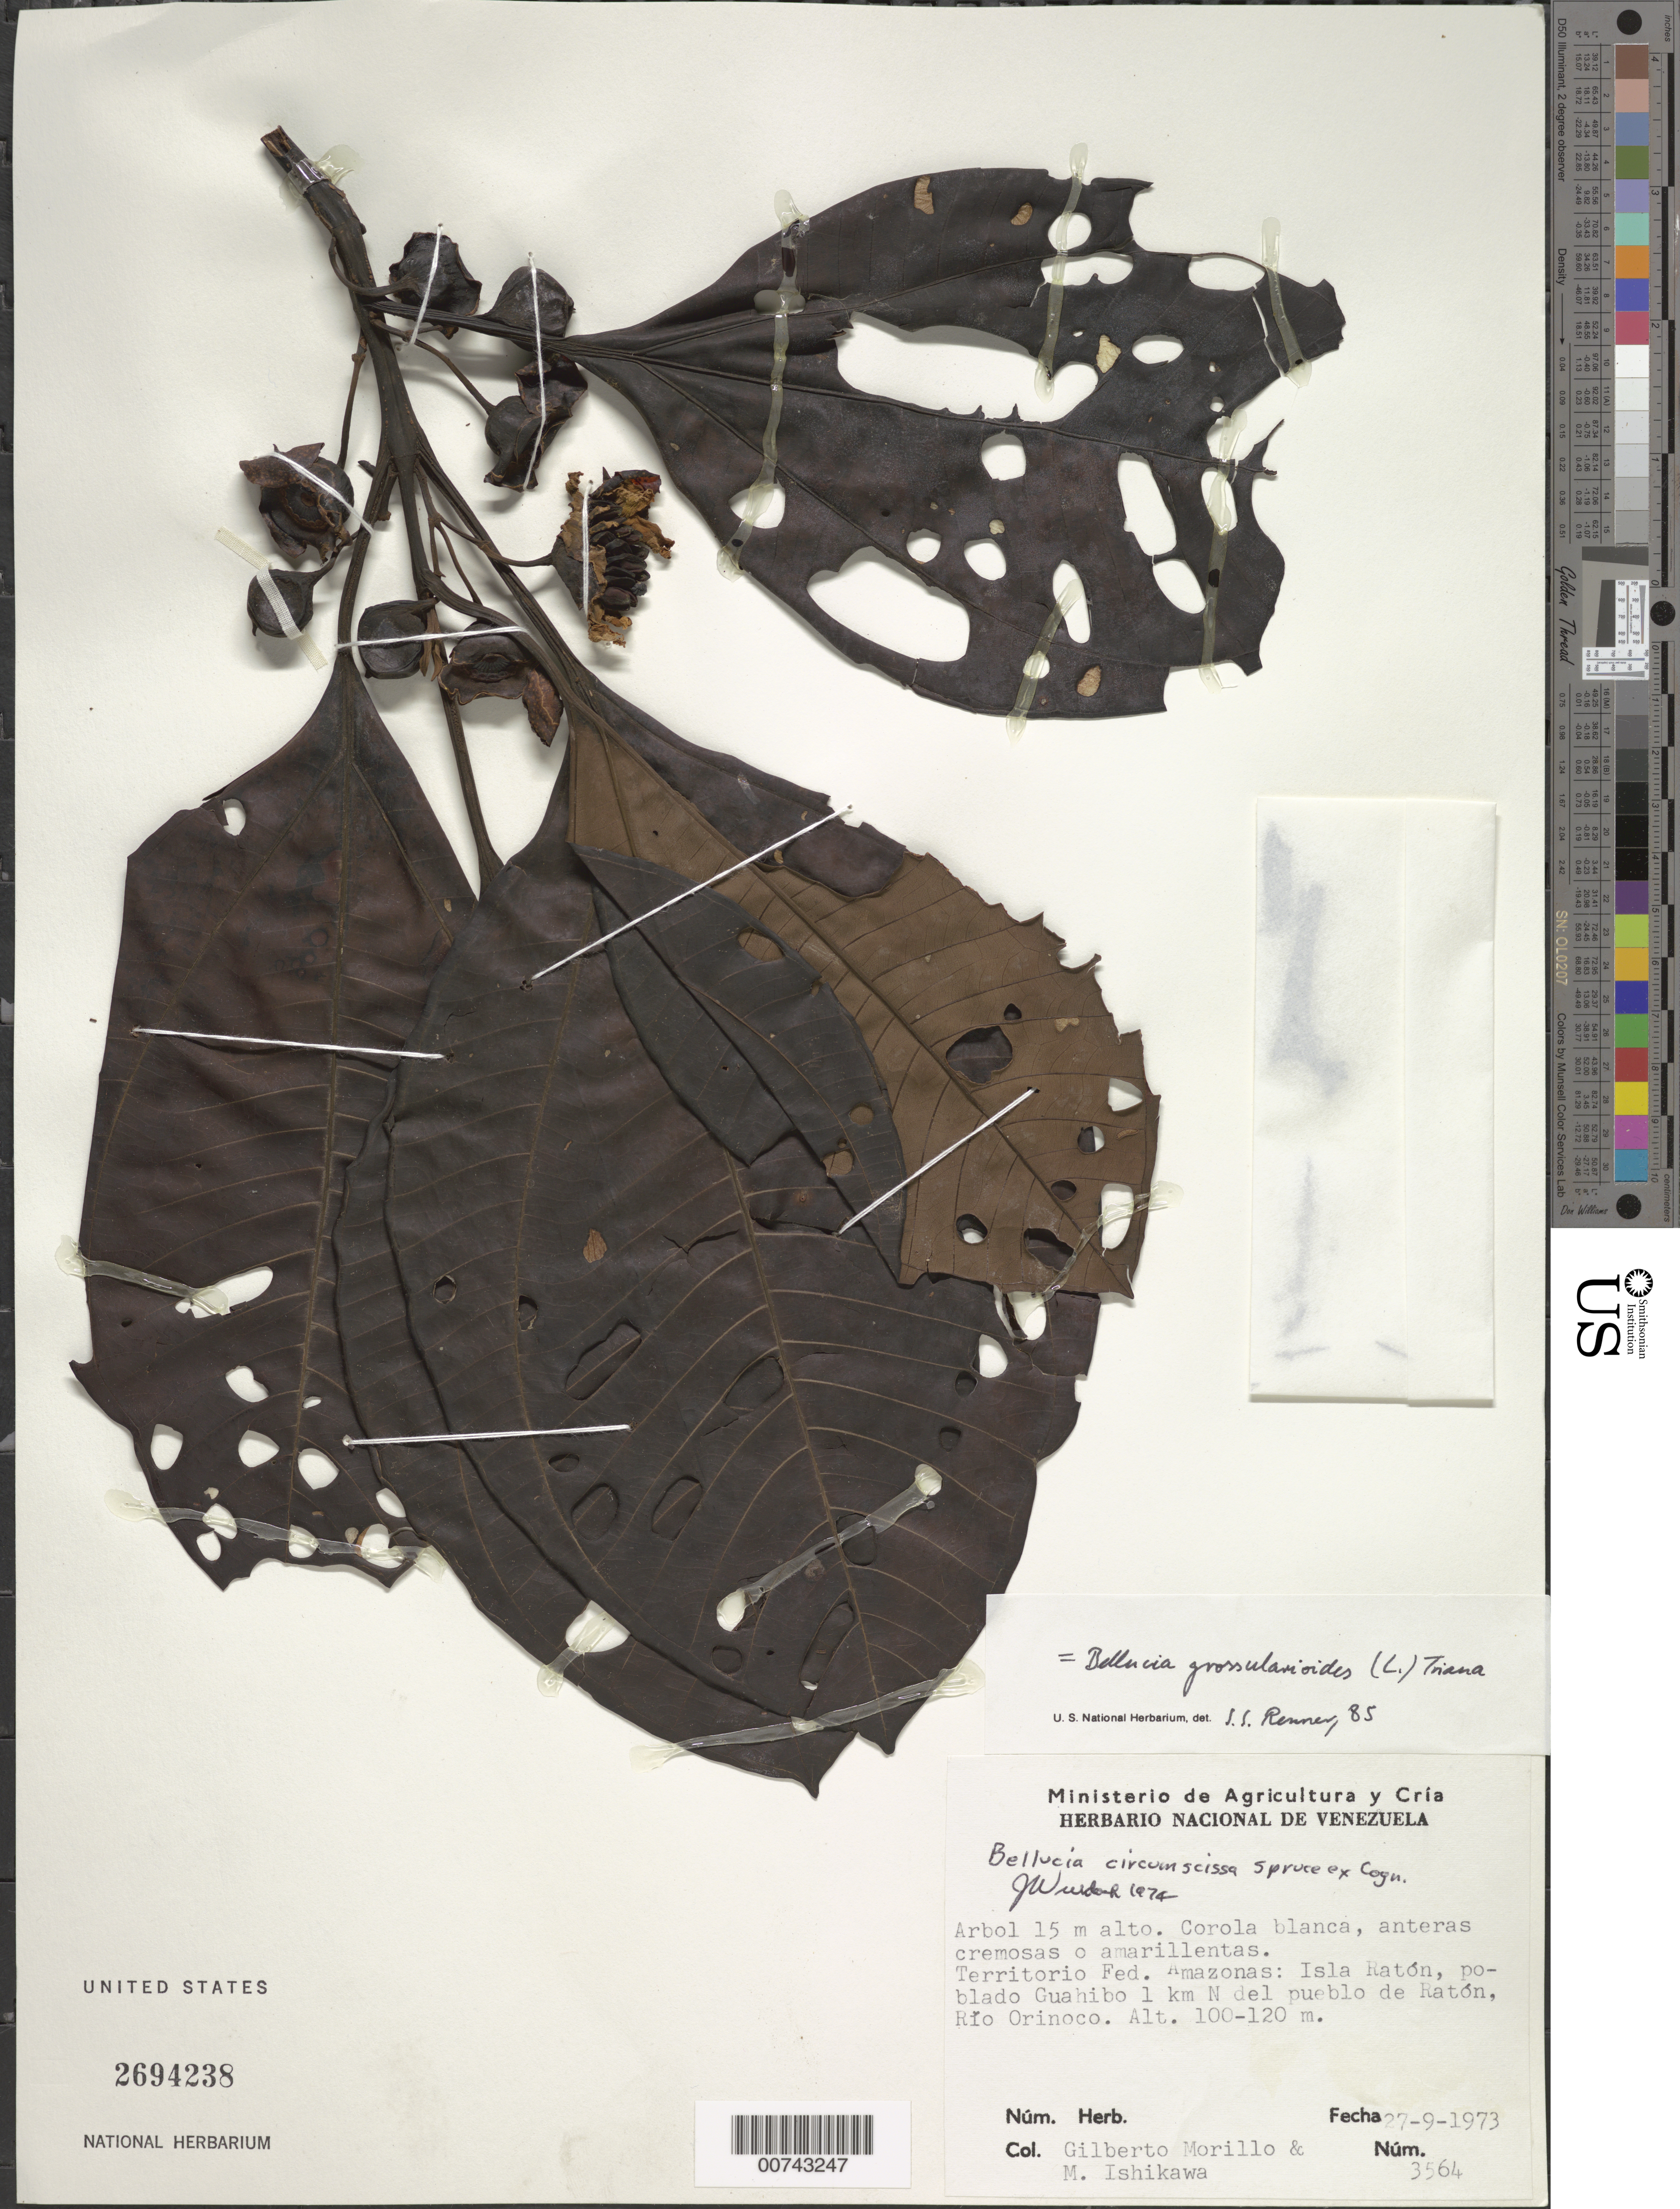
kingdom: Plantae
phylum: Tracheophyta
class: Magnoliopsida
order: Myrtales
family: Melastomataceae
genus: Bellucia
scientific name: Bellucia grossularioides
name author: (L.) Triana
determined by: Wurdack, John J., (US), US (UNITED STATES)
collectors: G. Morillo & M. Ishikawa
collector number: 3564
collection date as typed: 27-Sep-73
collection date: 1973-09-27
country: Venezuela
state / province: Amazonas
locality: Río Orinoco, Isla Raton, poblado Gahibo 1 km N del pueblo de Raton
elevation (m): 100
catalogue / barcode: US 2694238